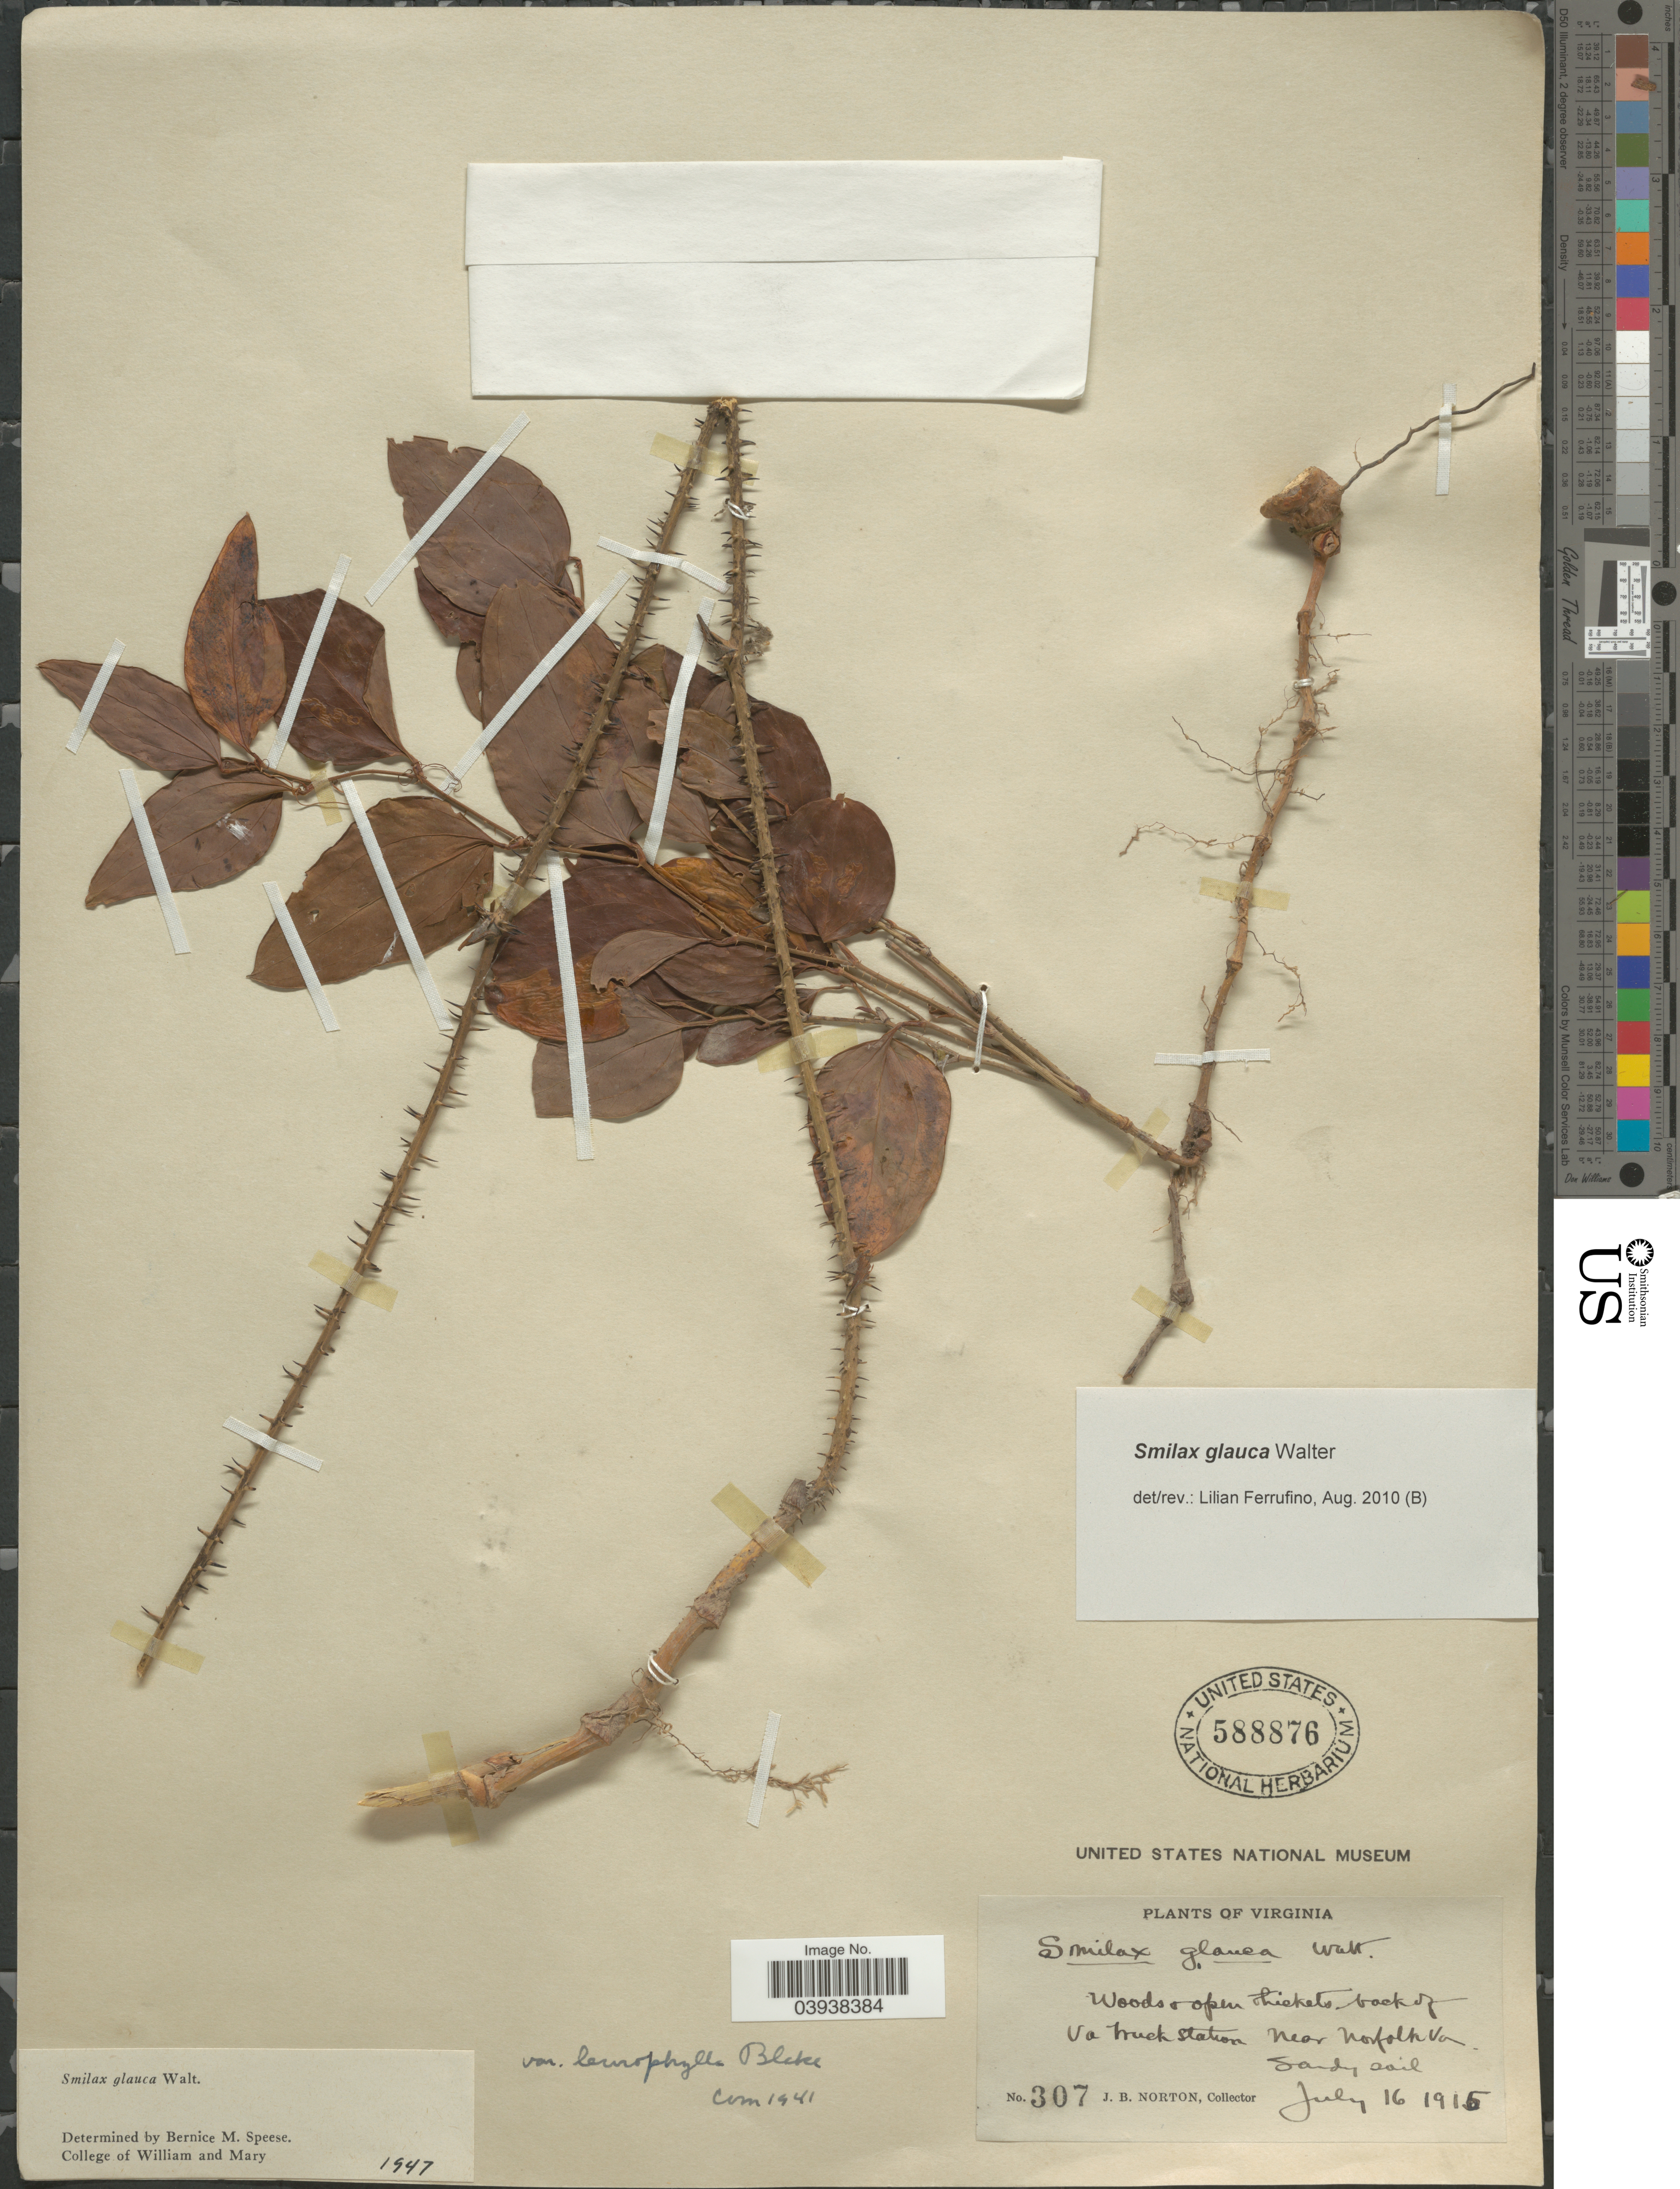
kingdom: Plantae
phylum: Tracheophyta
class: Liliopsida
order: Liliales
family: Smilacaceae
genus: Smilax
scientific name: Smilax glauca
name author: Walter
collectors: J. B. Norton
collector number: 307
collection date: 1915-07-16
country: United States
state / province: Virginia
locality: Woods & open thickets back of Va Truck Station near Norfolk.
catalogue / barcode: US 588876